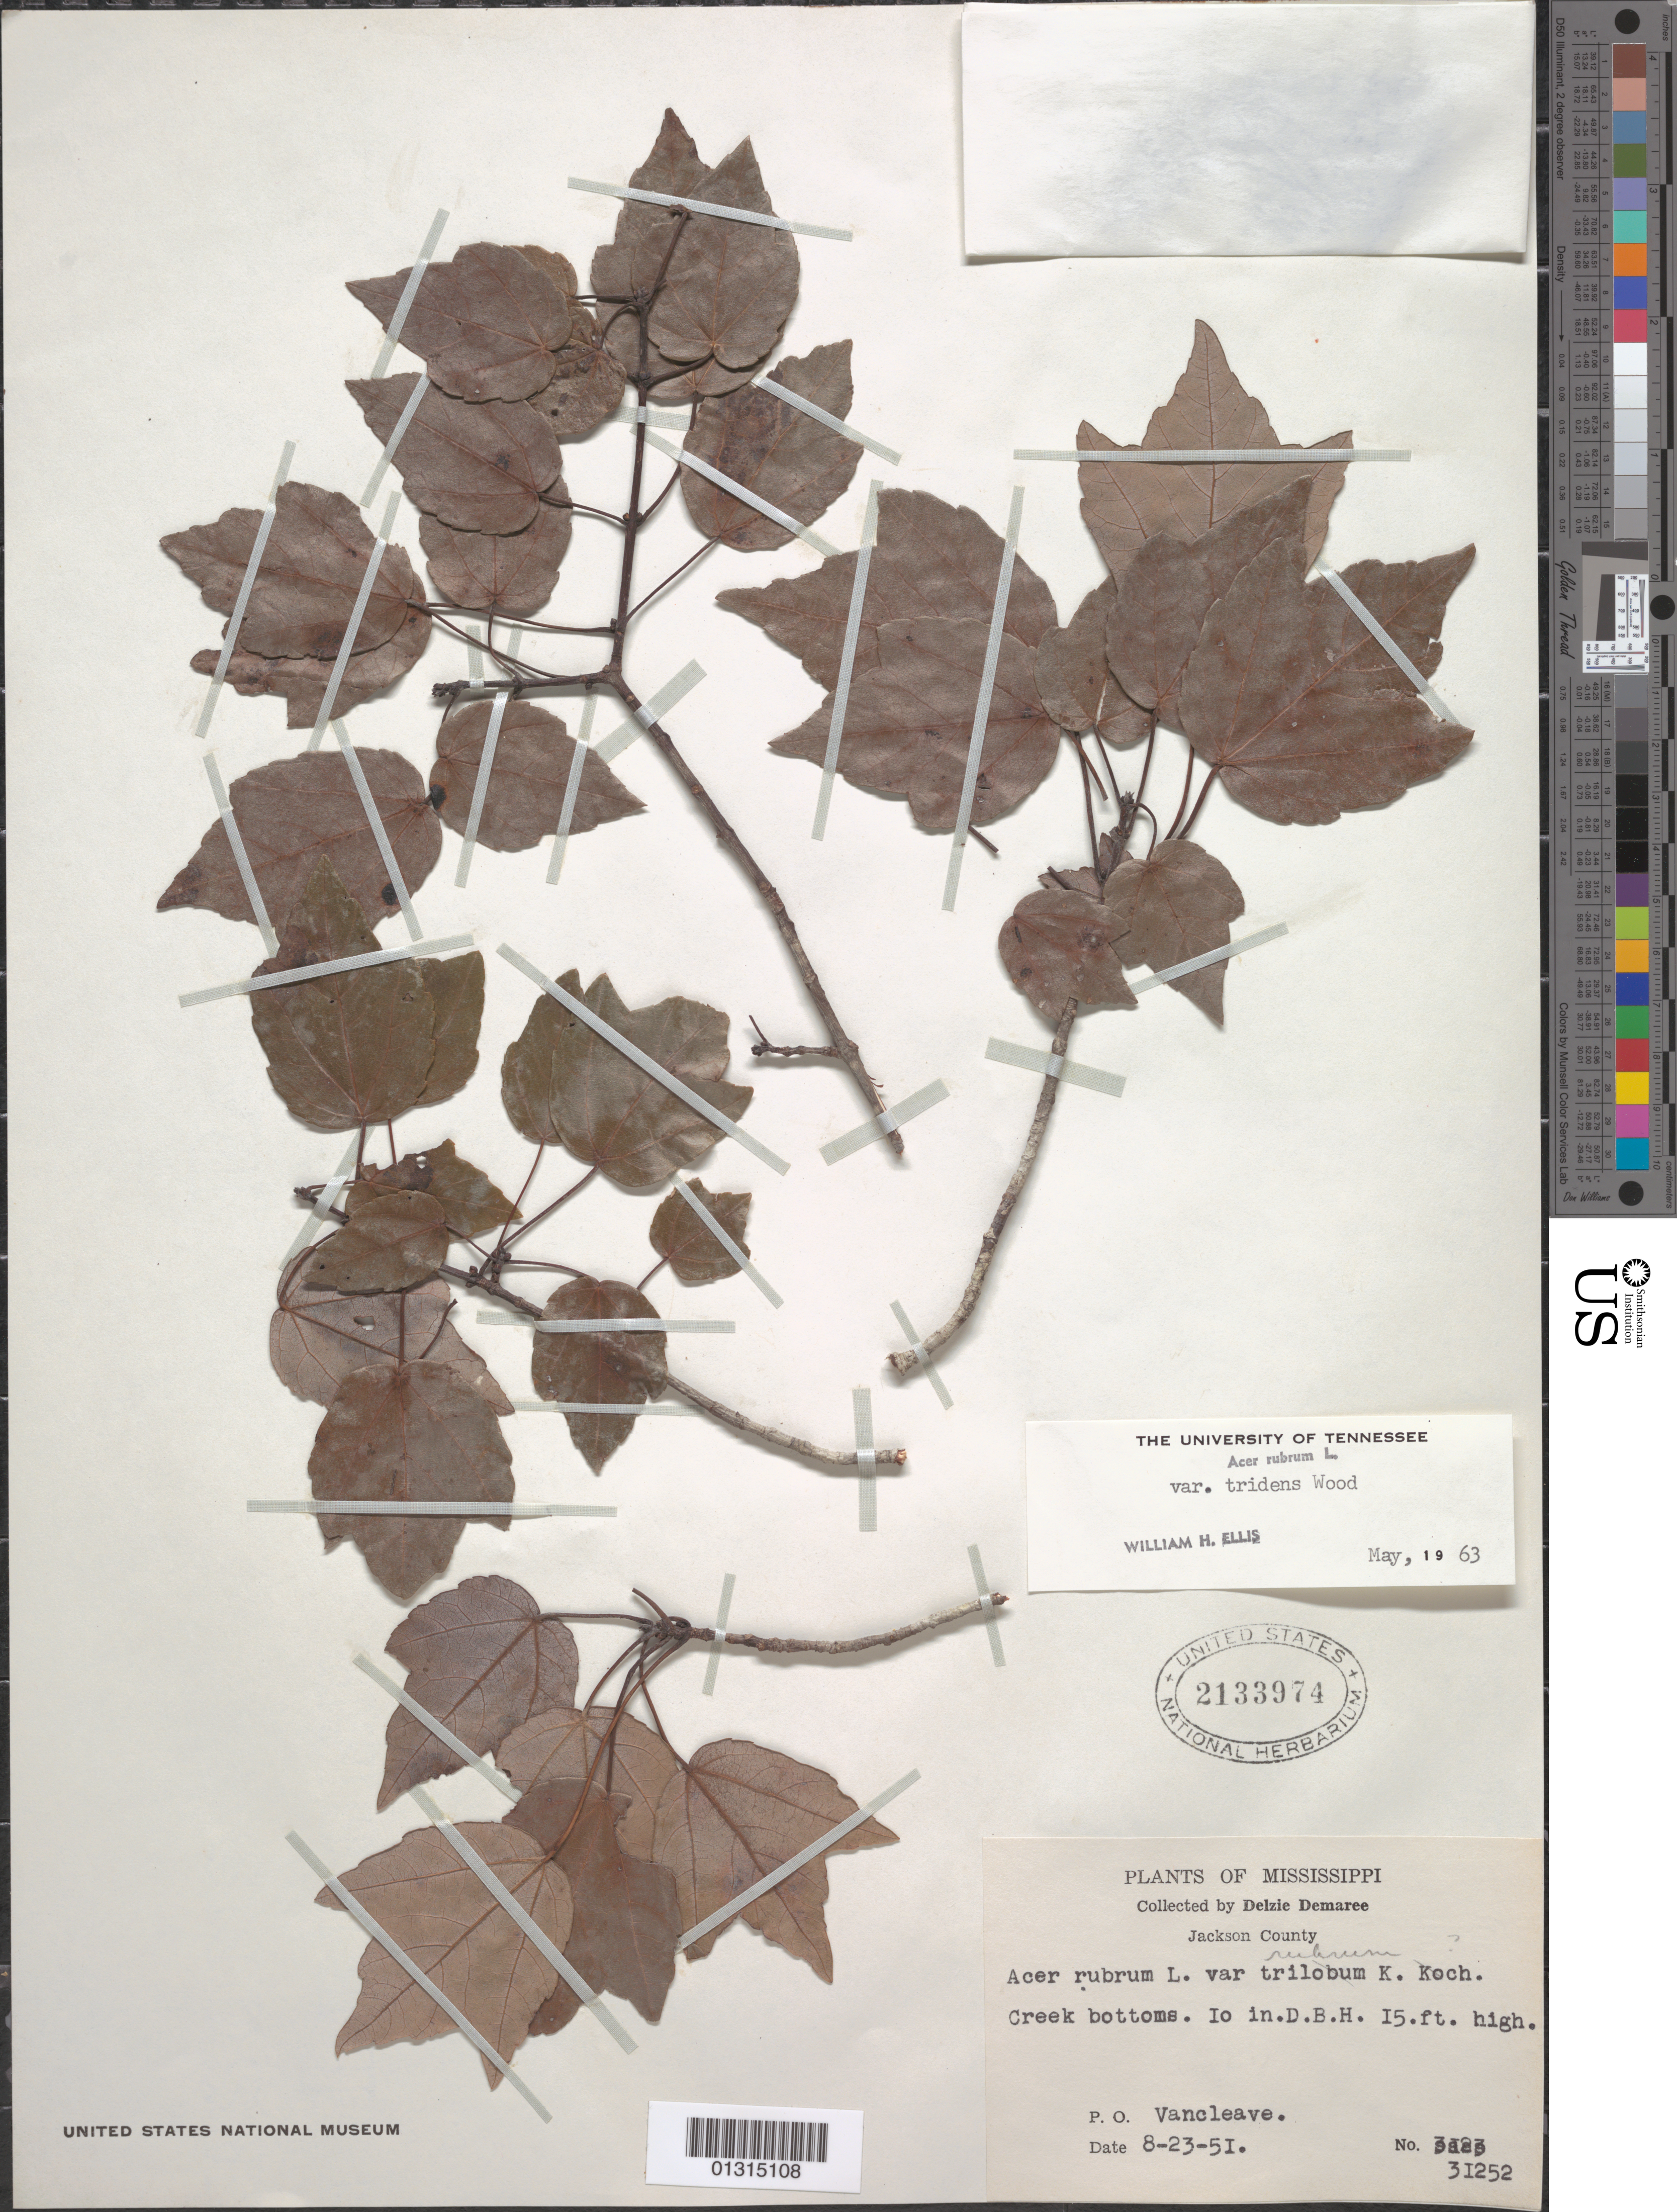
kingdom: Plantae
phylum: Tracheophyta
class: Magnoliopsida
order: Sapindales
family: Sapindaceae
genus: Acer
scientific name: Acer rubrum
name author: L.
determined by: Ellis, W. H.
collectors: D. Demaree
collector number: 31252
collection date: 1951-08-23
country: United States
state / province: Mississippi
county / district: Jackson County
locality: Jackson County, Vancleave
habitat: Creek bottoms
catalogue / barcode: US 2133974